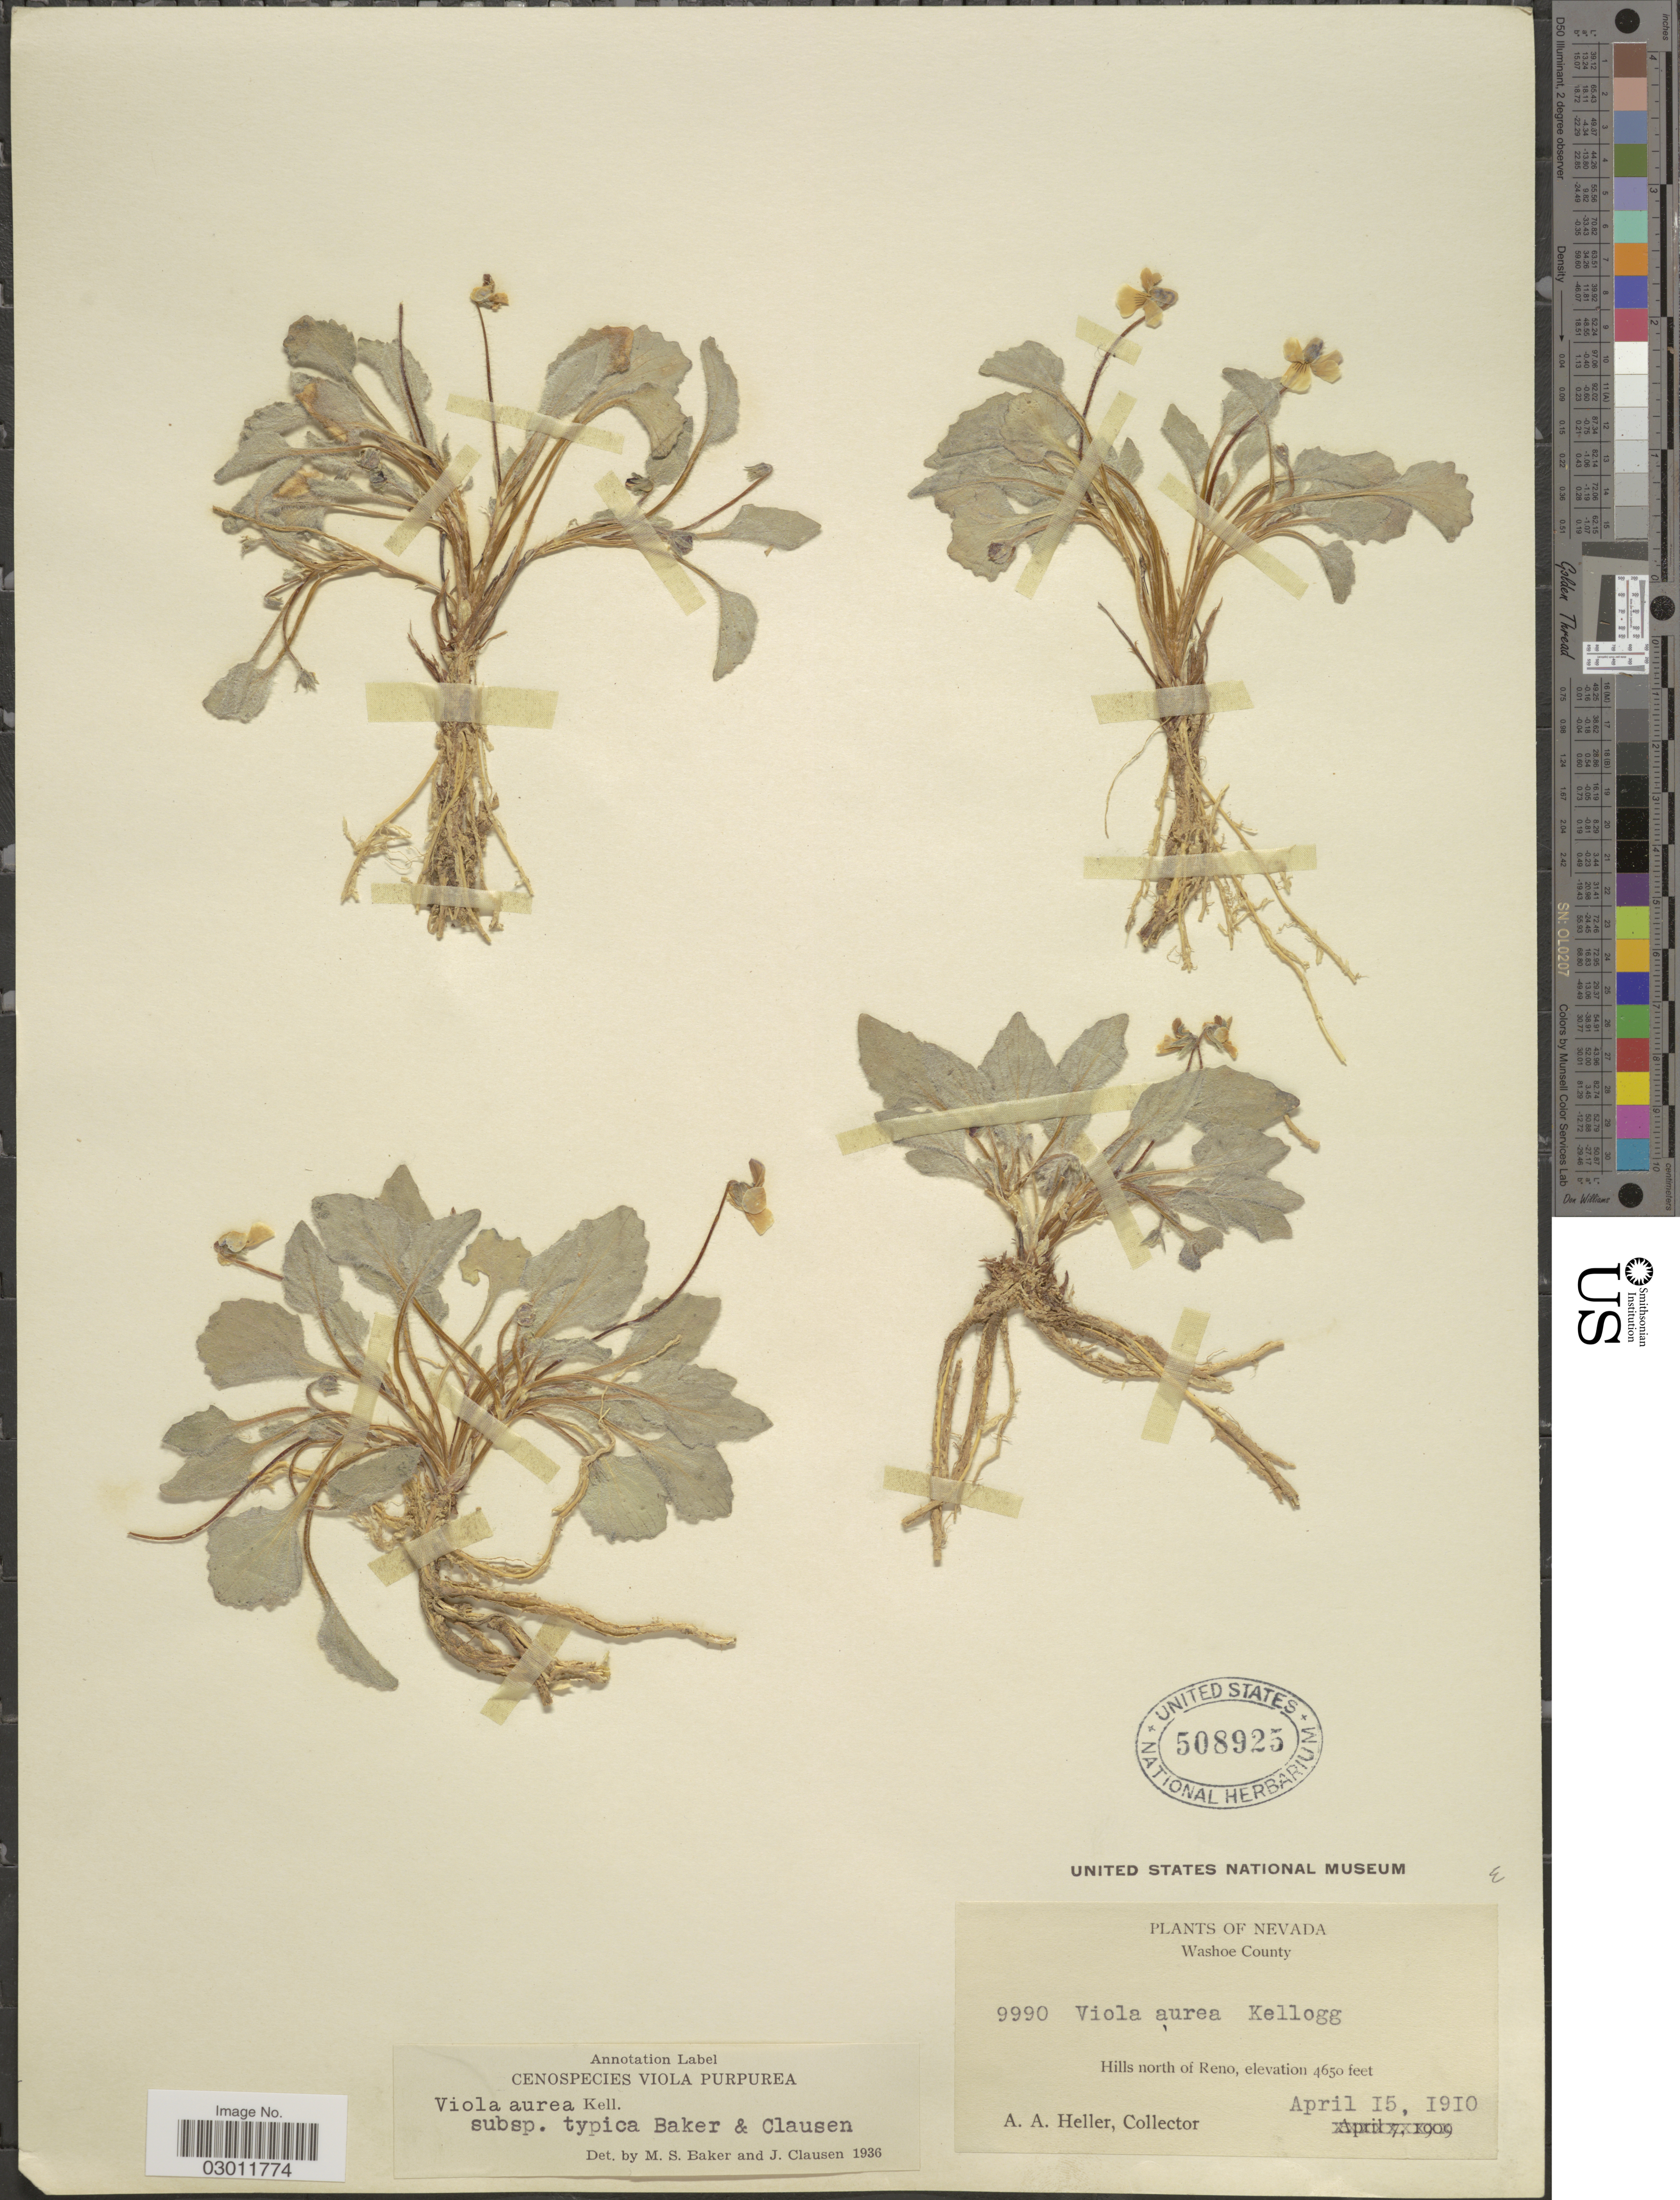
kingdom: Plantae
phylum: Tracheophyta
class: Magnoliopsida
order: Malpighiales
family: Violaceae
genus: Viola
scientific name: Viola aurea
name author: Kellogg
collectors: A. A. Heller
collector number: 9990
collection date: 1910-04-15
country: United States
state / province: Nevada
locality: Washoe County. Hills north of Reno.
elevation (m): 1417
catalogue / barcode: US 508925